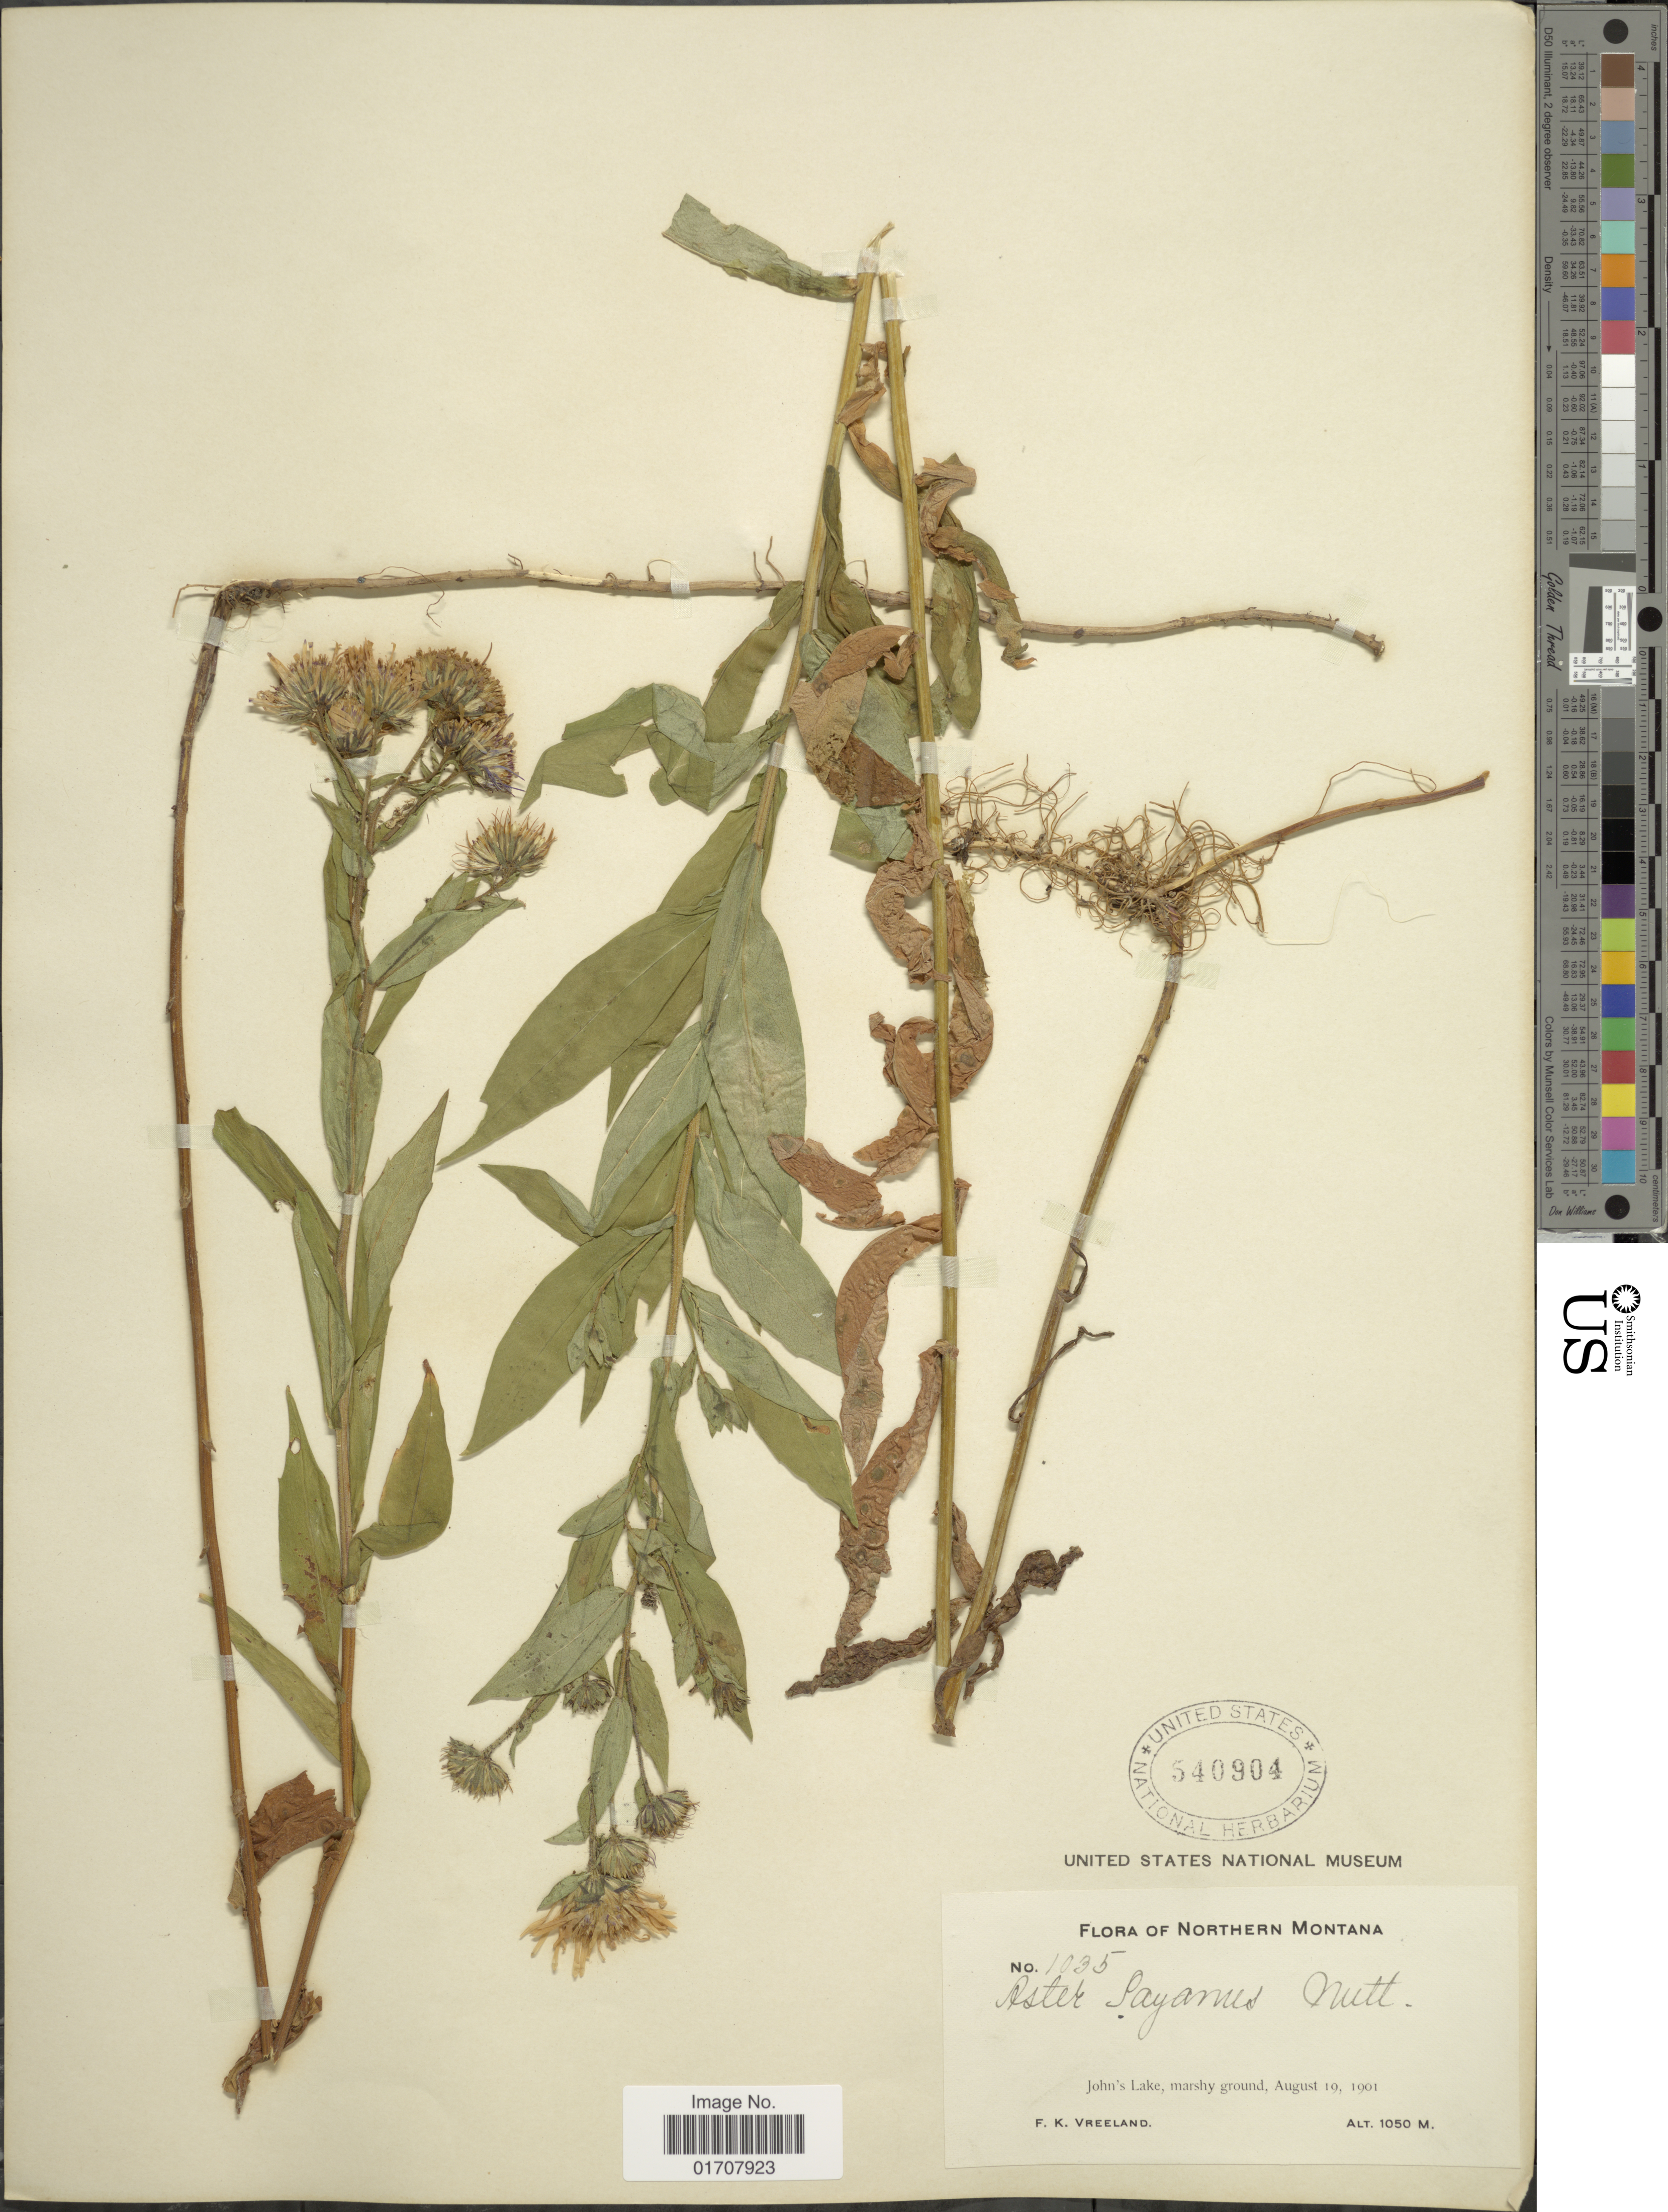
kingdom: Plantae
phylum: Tracheophyta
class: Magnoliopsida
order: Asterales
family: Asteraceae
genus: Canadanthus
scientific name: Canadanthus modestus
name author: (Lindl.) G.L. Nesom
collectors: F. Vreeland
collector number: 1035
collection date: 1901-08-19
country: United States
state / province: Montana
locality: Northern Montana, John's Lake, marshy ground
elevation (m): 1050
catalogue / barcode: US 540904